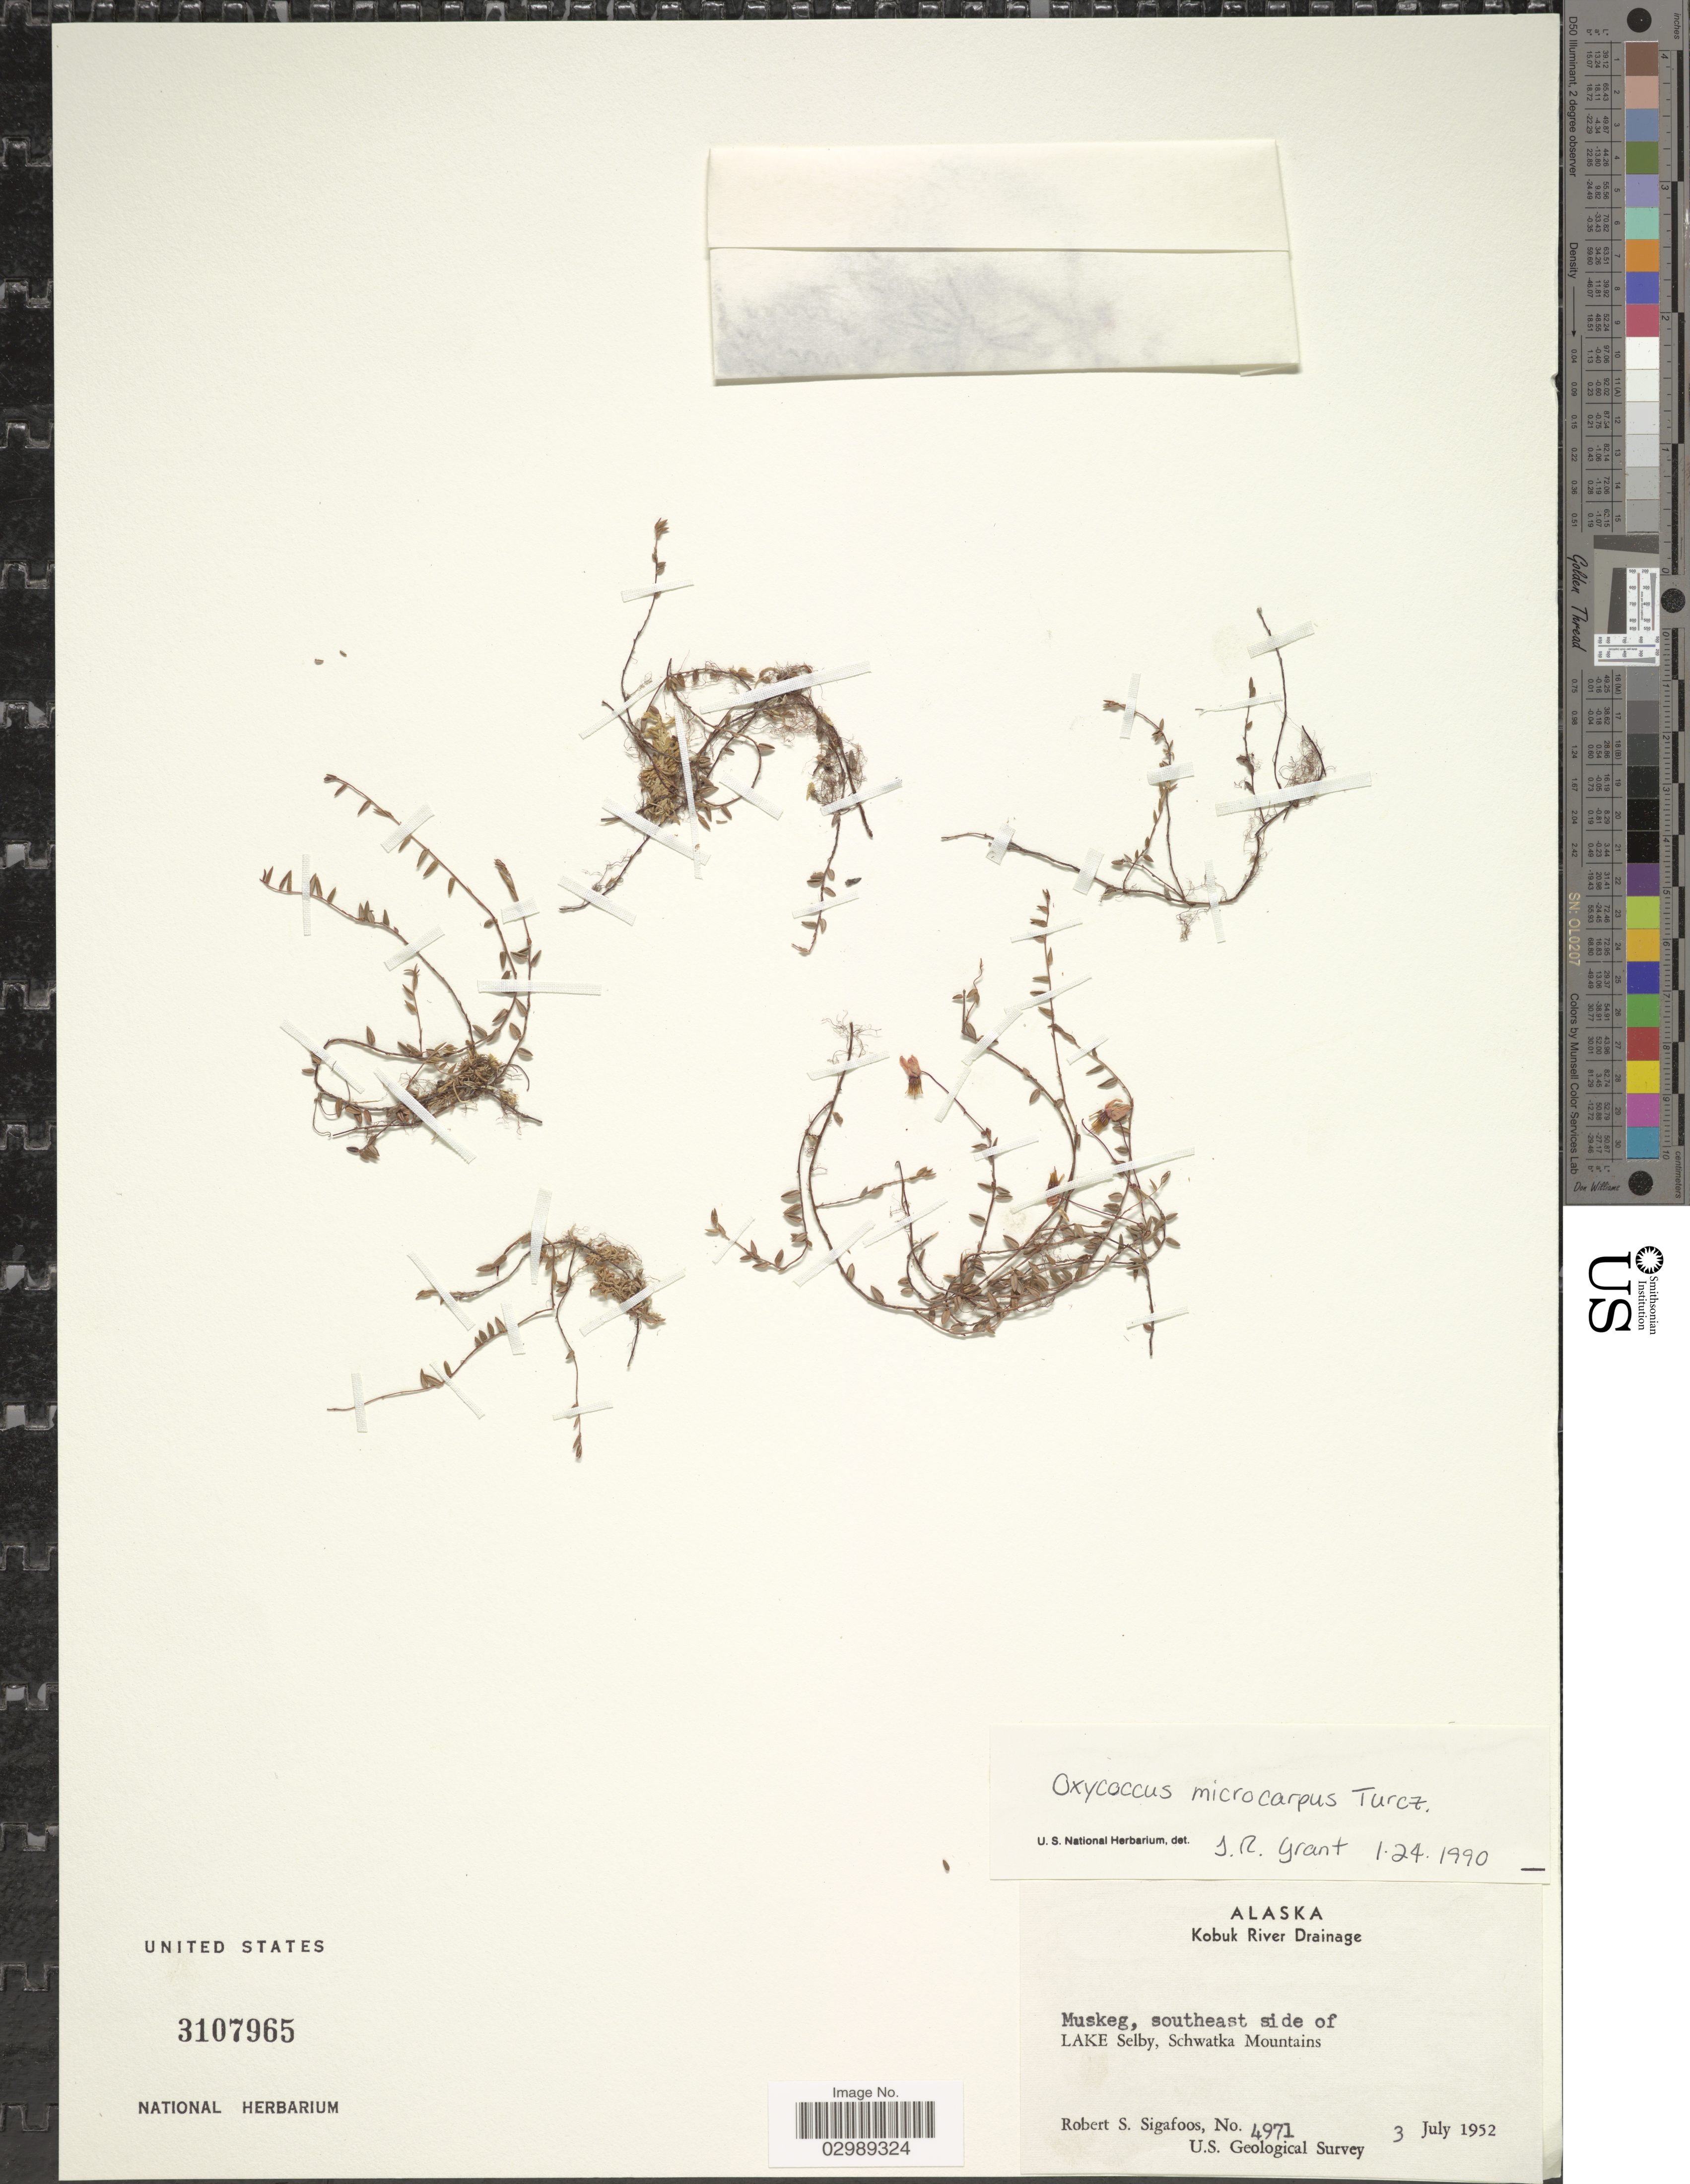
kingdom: Plantae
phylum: Tracheophyta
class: Magnoliopsida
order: Ericales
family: Ericaceae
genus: Vaccinium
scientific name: Vaccinium oxycoccos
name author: L.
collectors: R. Sigafoos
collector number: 4971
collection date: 1952-07-03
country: United States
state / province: Alaska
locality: Kobuk River Drainage, Muskeg, southeast side of Lake Selby, Schwatka Mountains.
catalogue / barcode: US 3107965